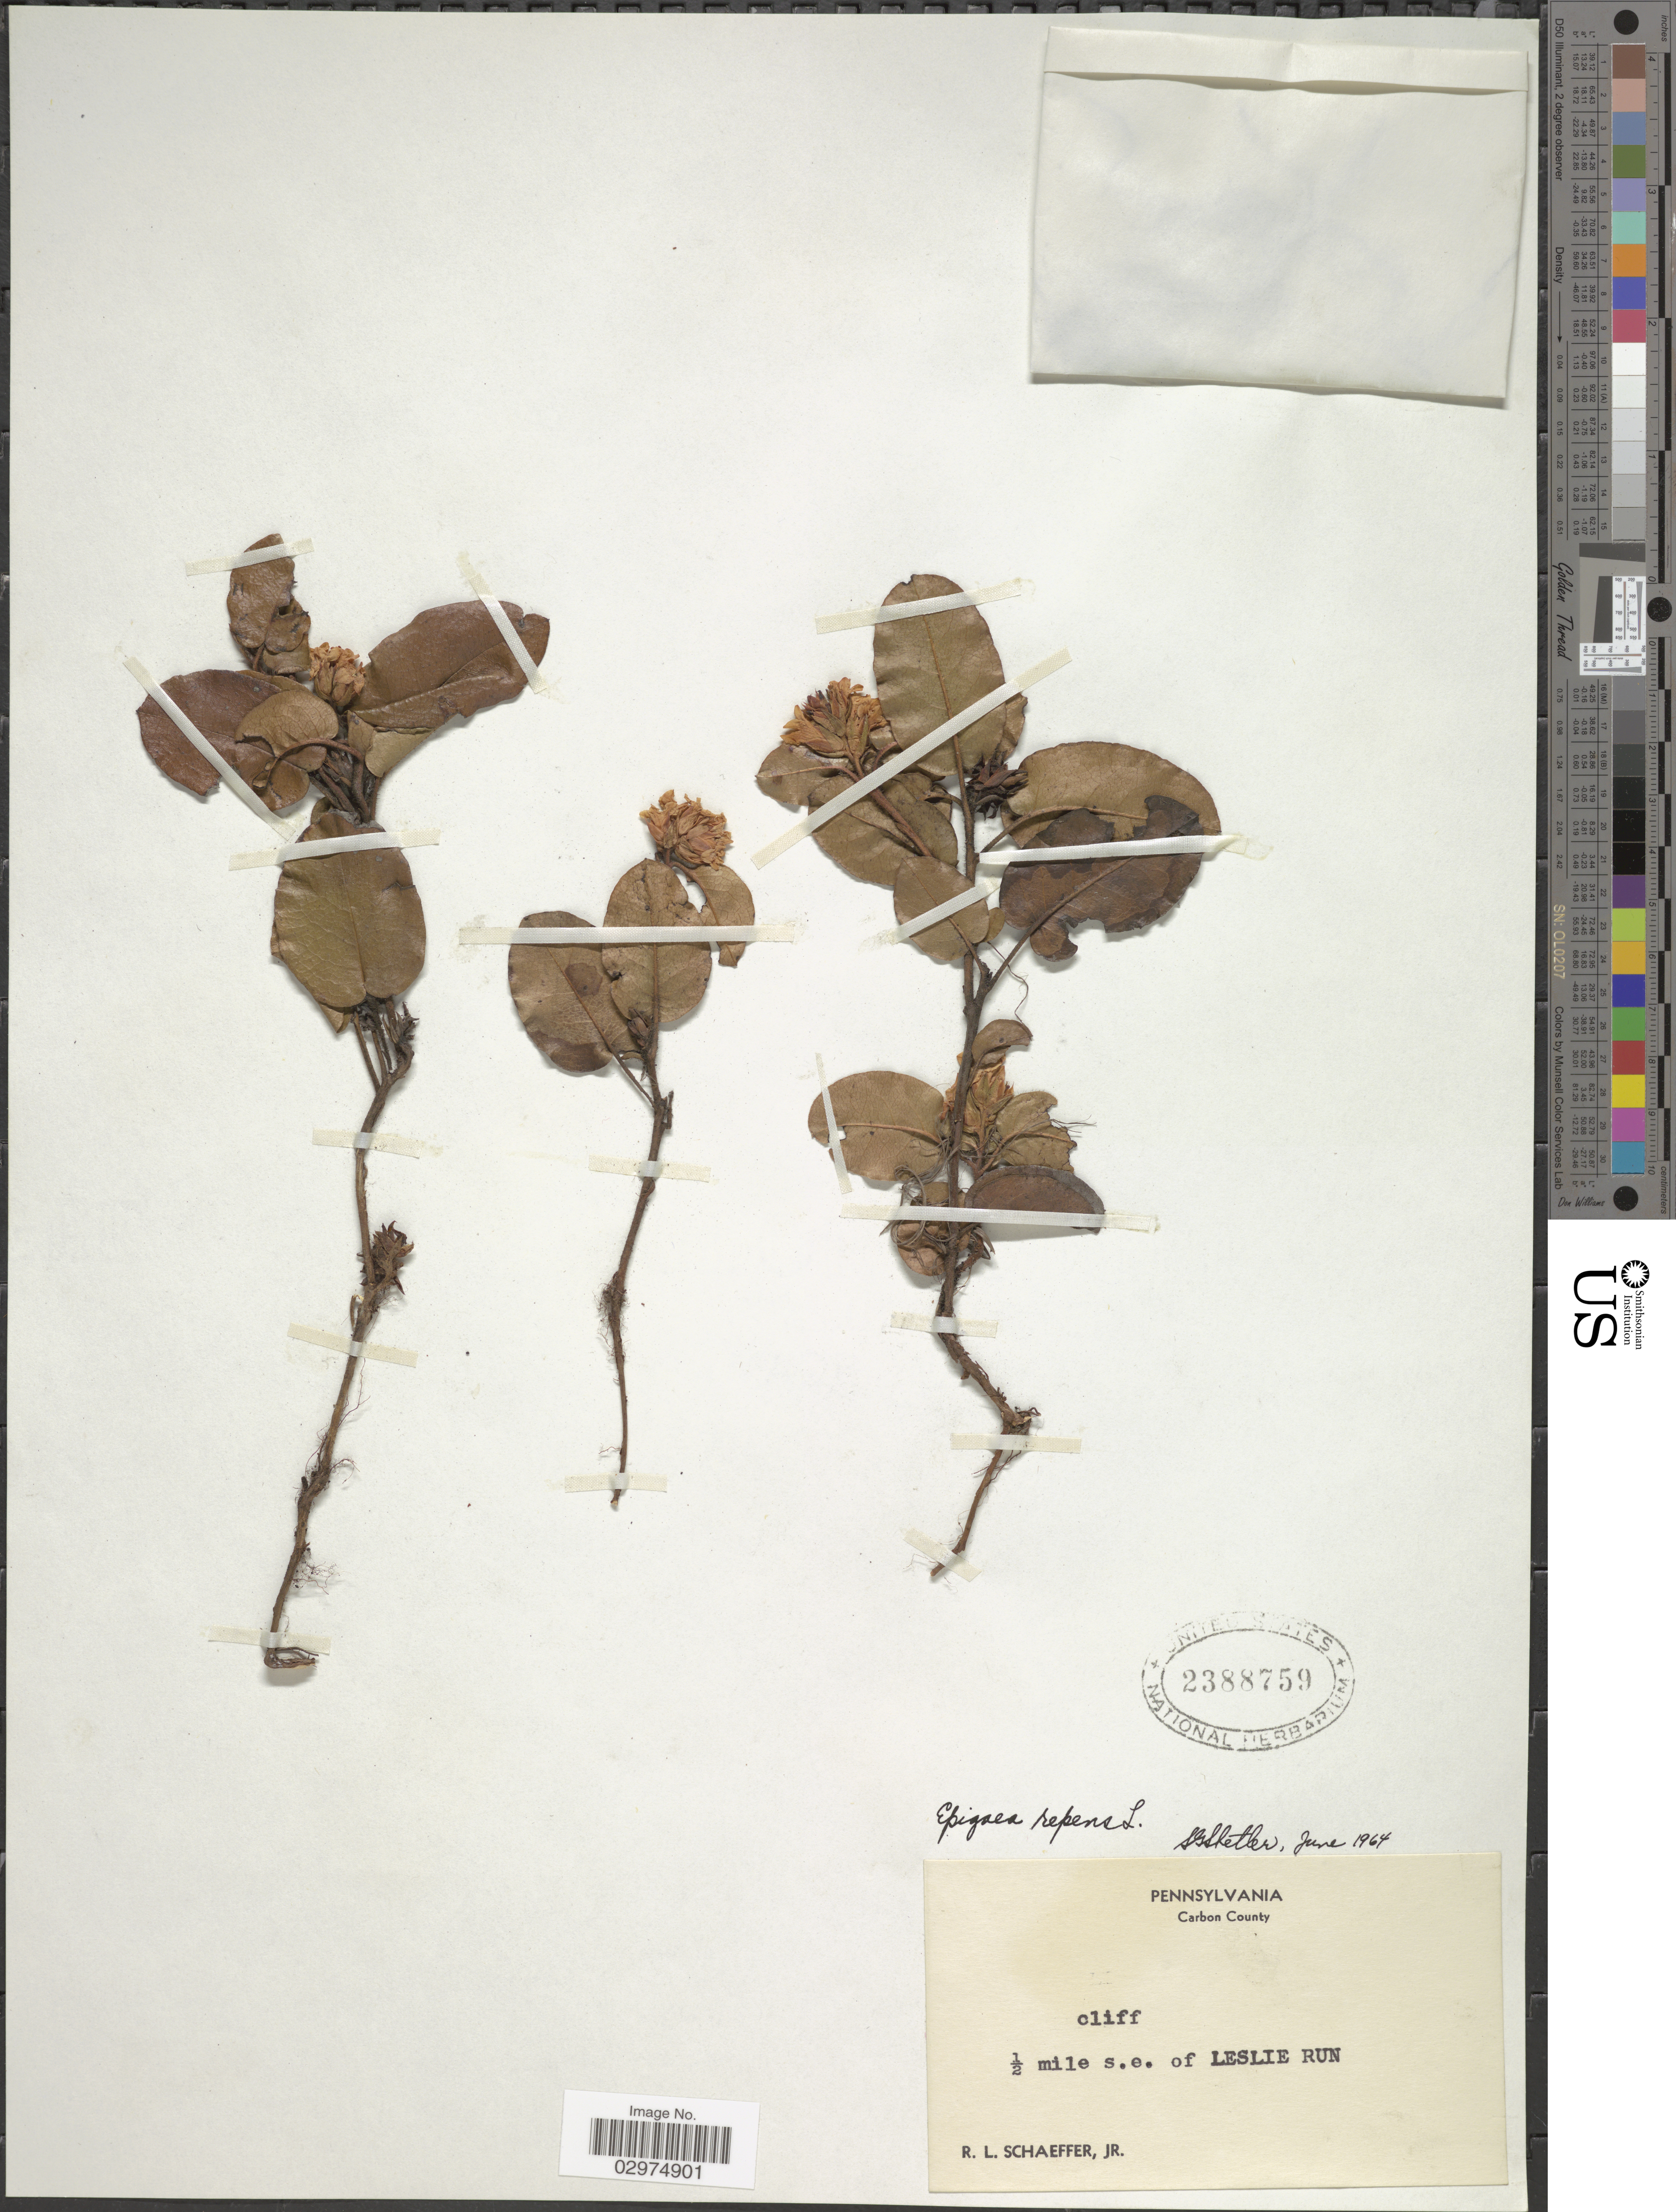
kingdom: Plantae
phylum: Tracheophyta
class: Magnoliopsida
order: Ericales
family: Ericaceae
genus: Epigaea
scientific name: Epigaea repens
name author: L.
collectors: R. L. Schaeffer Jr.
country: United States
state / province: Pennsylvania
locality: Carbon County, ½ mile s.e. of Leslie Run.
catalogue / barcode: US 2388759